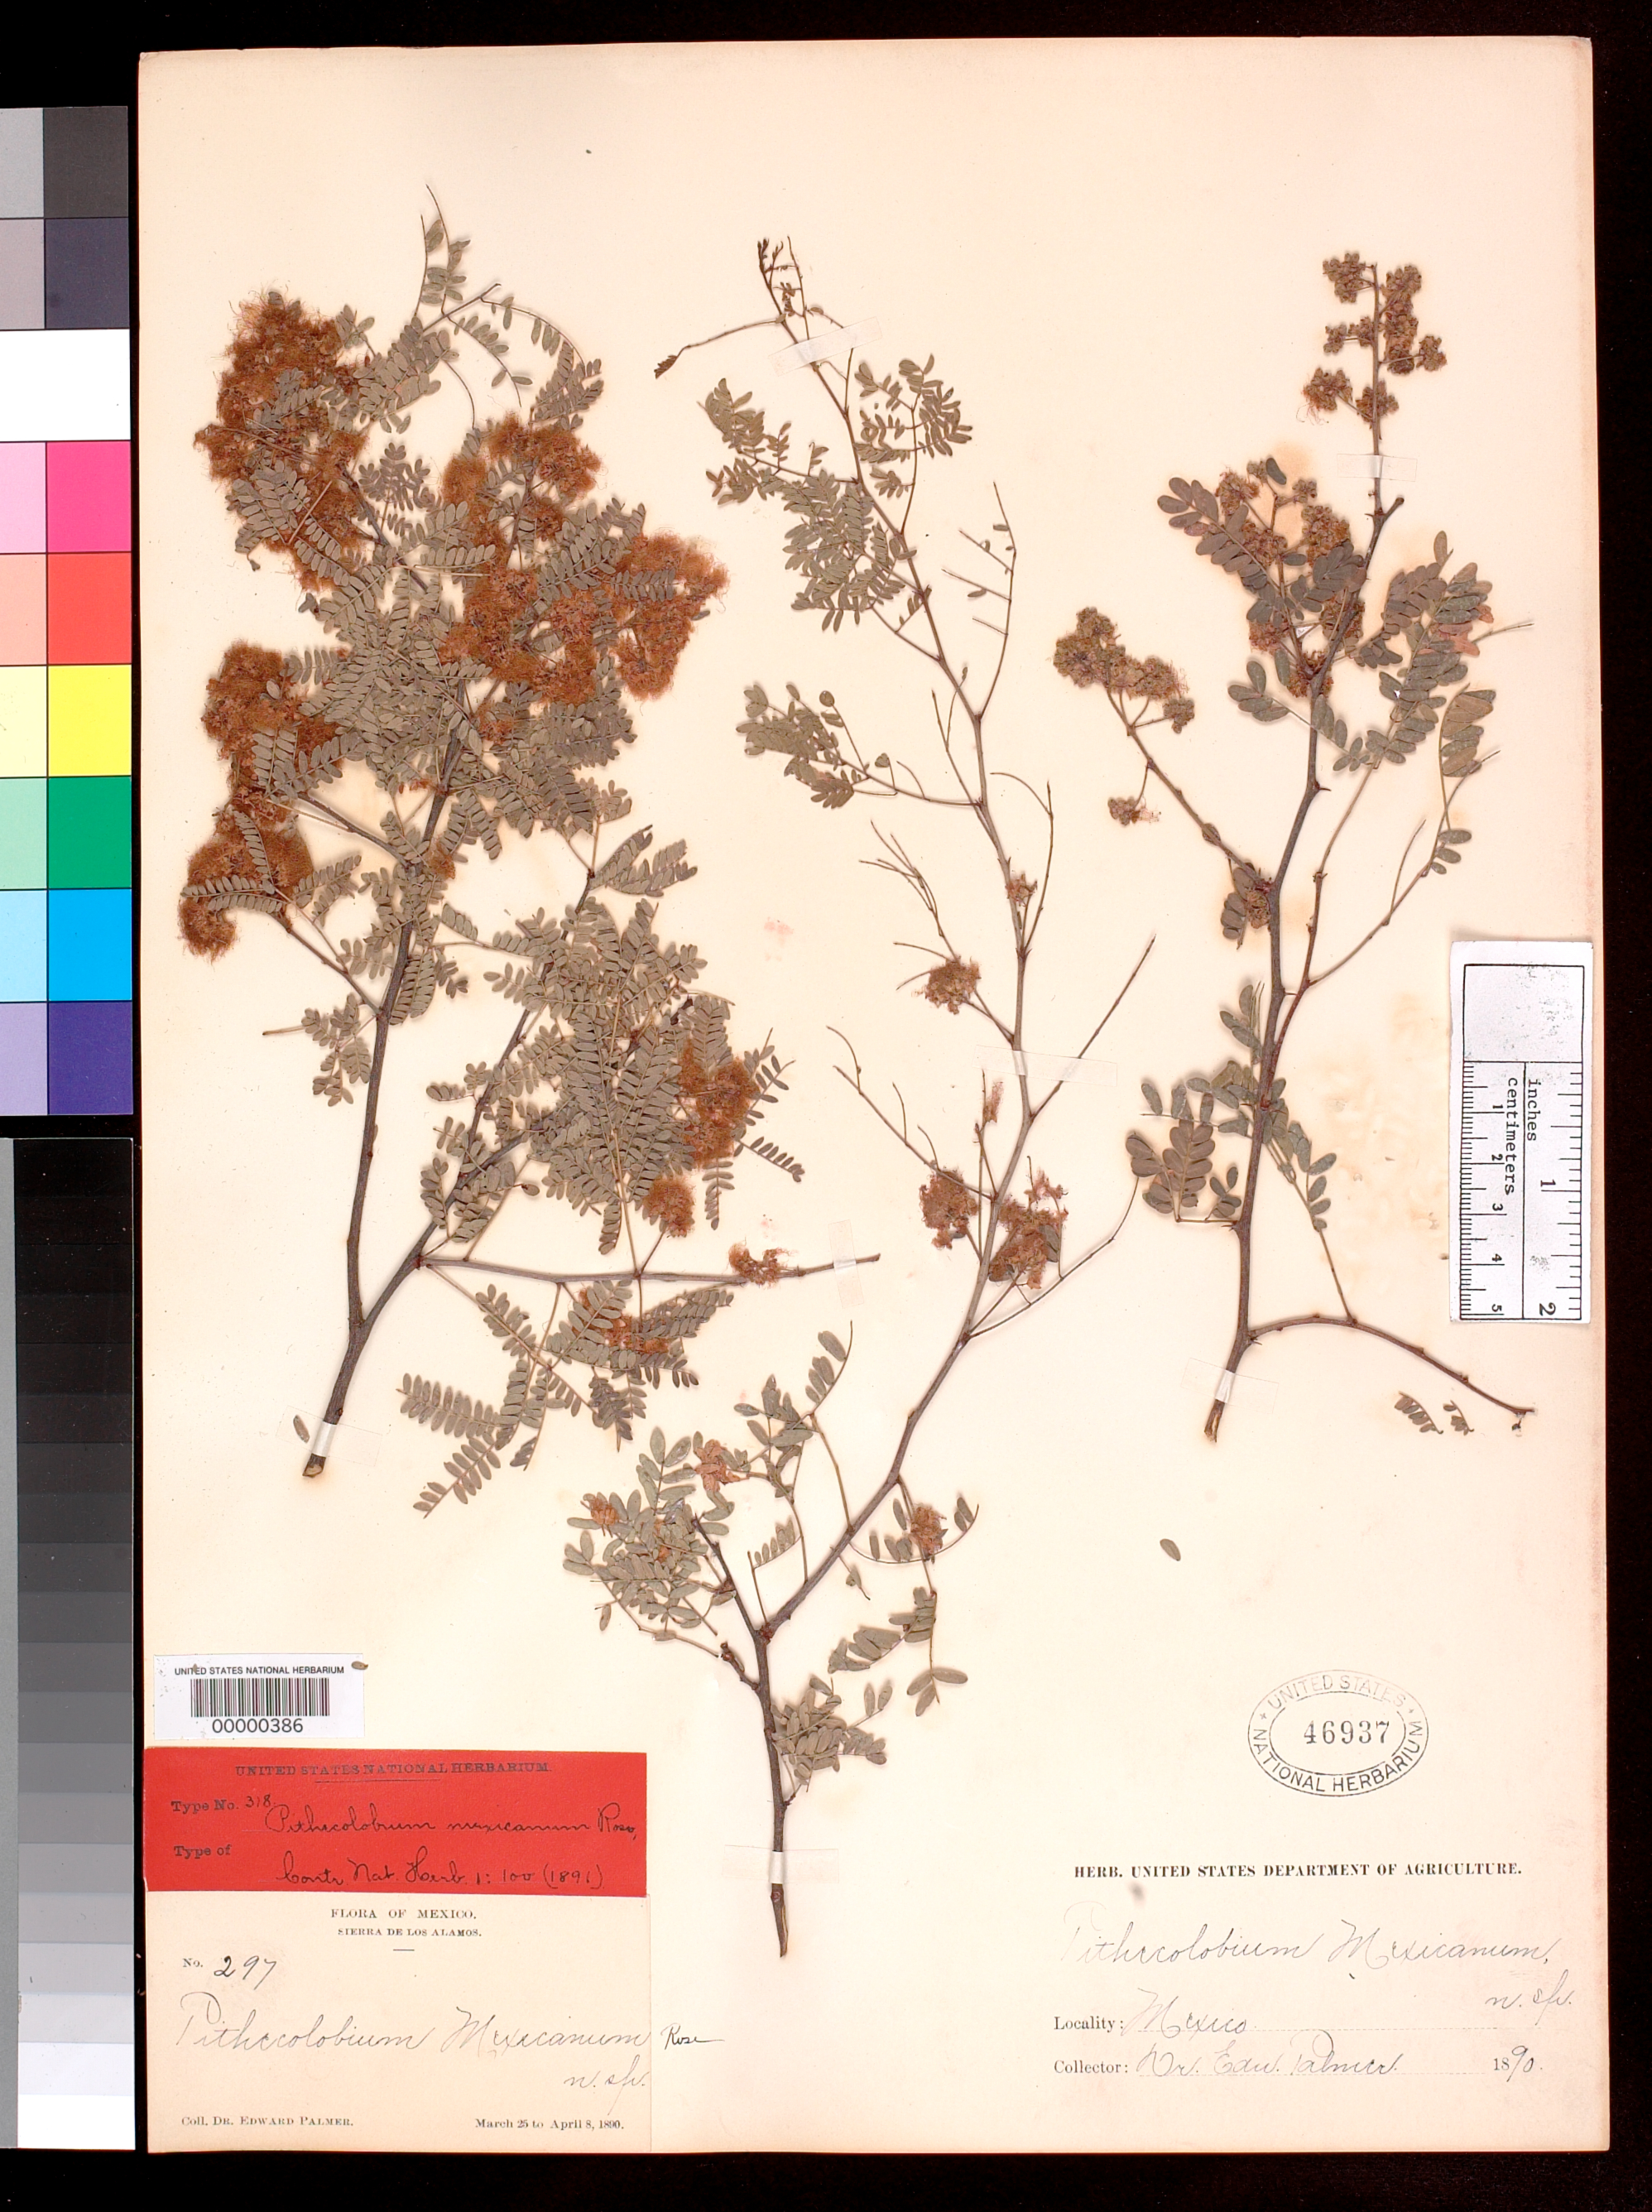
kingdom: Plantae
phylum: Tracheophyta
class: Magnoliopsida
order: Fabales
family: Fabaceae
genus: Pithecellobium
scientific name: Pithecellobium mexicanum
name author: Rose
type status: Lectotype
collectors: E. Palmer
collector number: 297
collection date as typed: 25 Mar 1890 to 08 Apr 1890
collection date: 1890-03-25/1890-04-08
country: Mexico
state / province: Sonora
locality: Sierra de Los Alamos.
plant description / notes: Currently accepted name as cited by Barneby & Grimes (1996).; This sheet (US 46937) was explicitly cited by sheet number as the "holotype" by Barneby & Grimes (1996); second sheet of original type material (US 46938, which bears fruit described in protologue) was not cited, resulting in effective lectotypification.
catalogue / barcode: US 46937